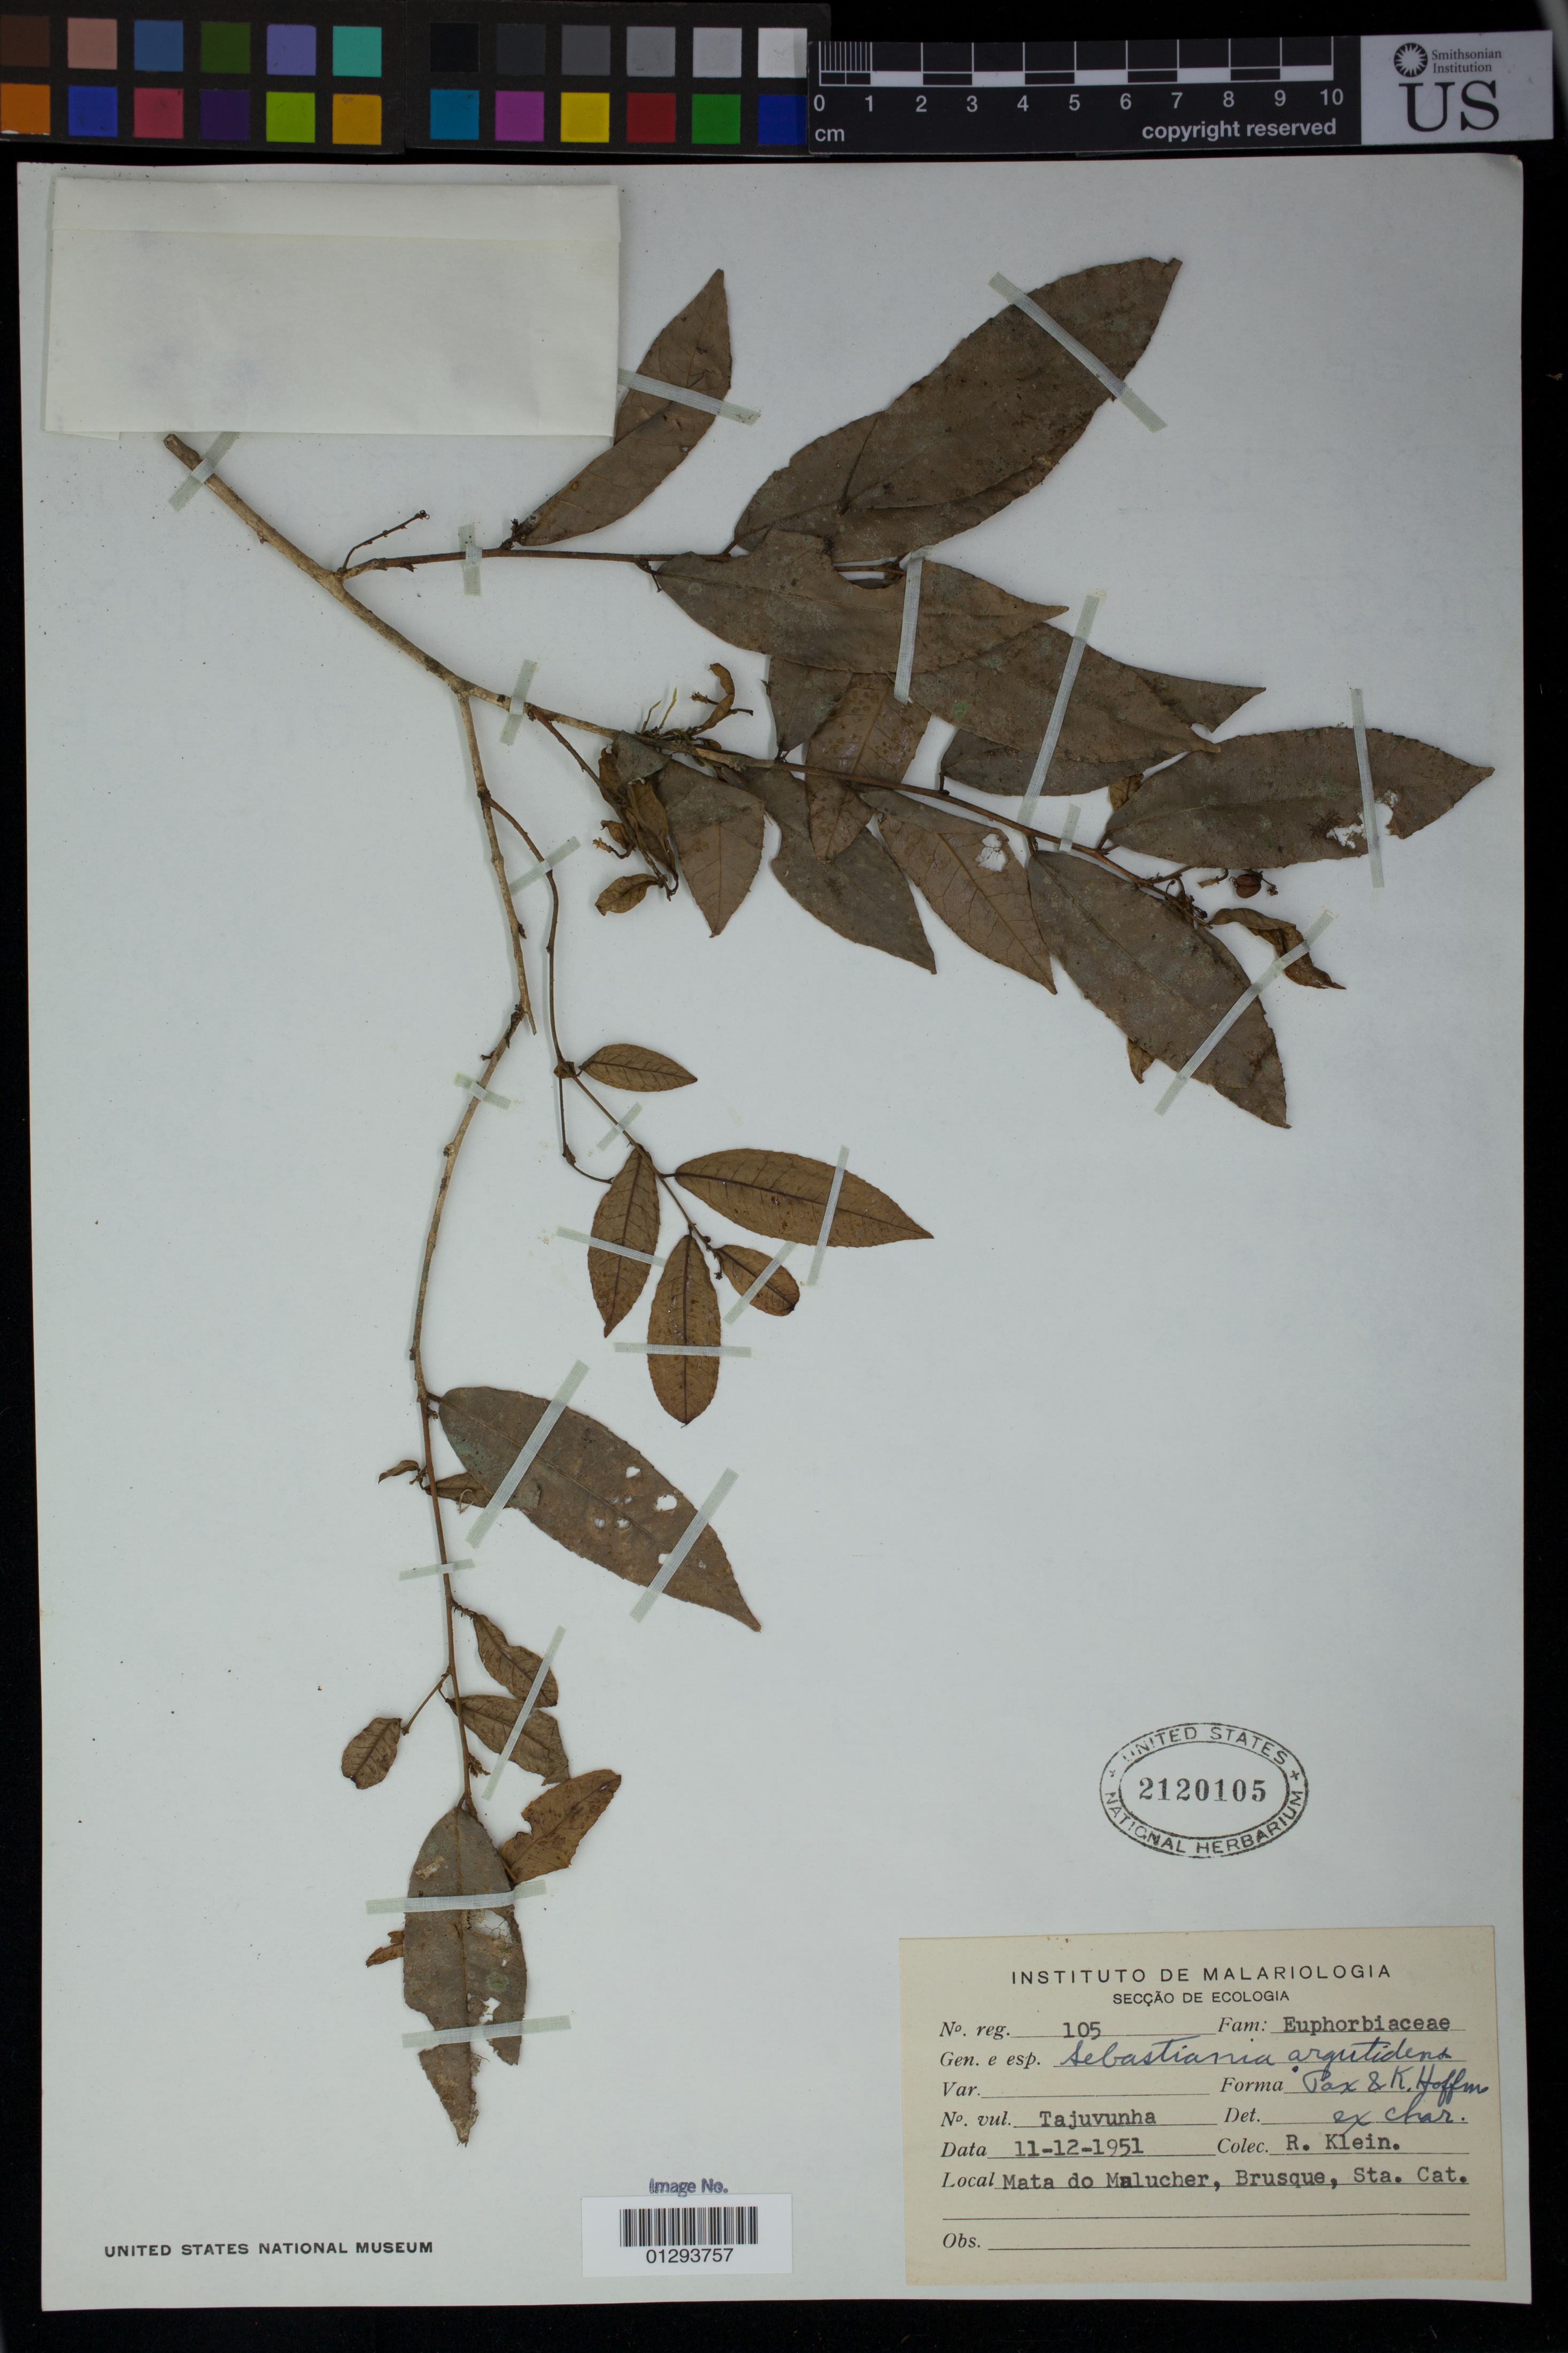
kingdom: Plantae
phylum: Tracheophyta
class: Magnoliopsida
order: Malpighiales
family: Euphorbiaceae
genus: Sebastiania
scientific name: Sebastiania argutidens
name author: Pax & K. Hoffm.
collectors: R. Klein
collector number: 105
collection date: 1951-11-12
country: Brazil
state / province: Santa Catarina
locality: Mata do Malucher, Brusque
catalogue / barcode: US 2120105